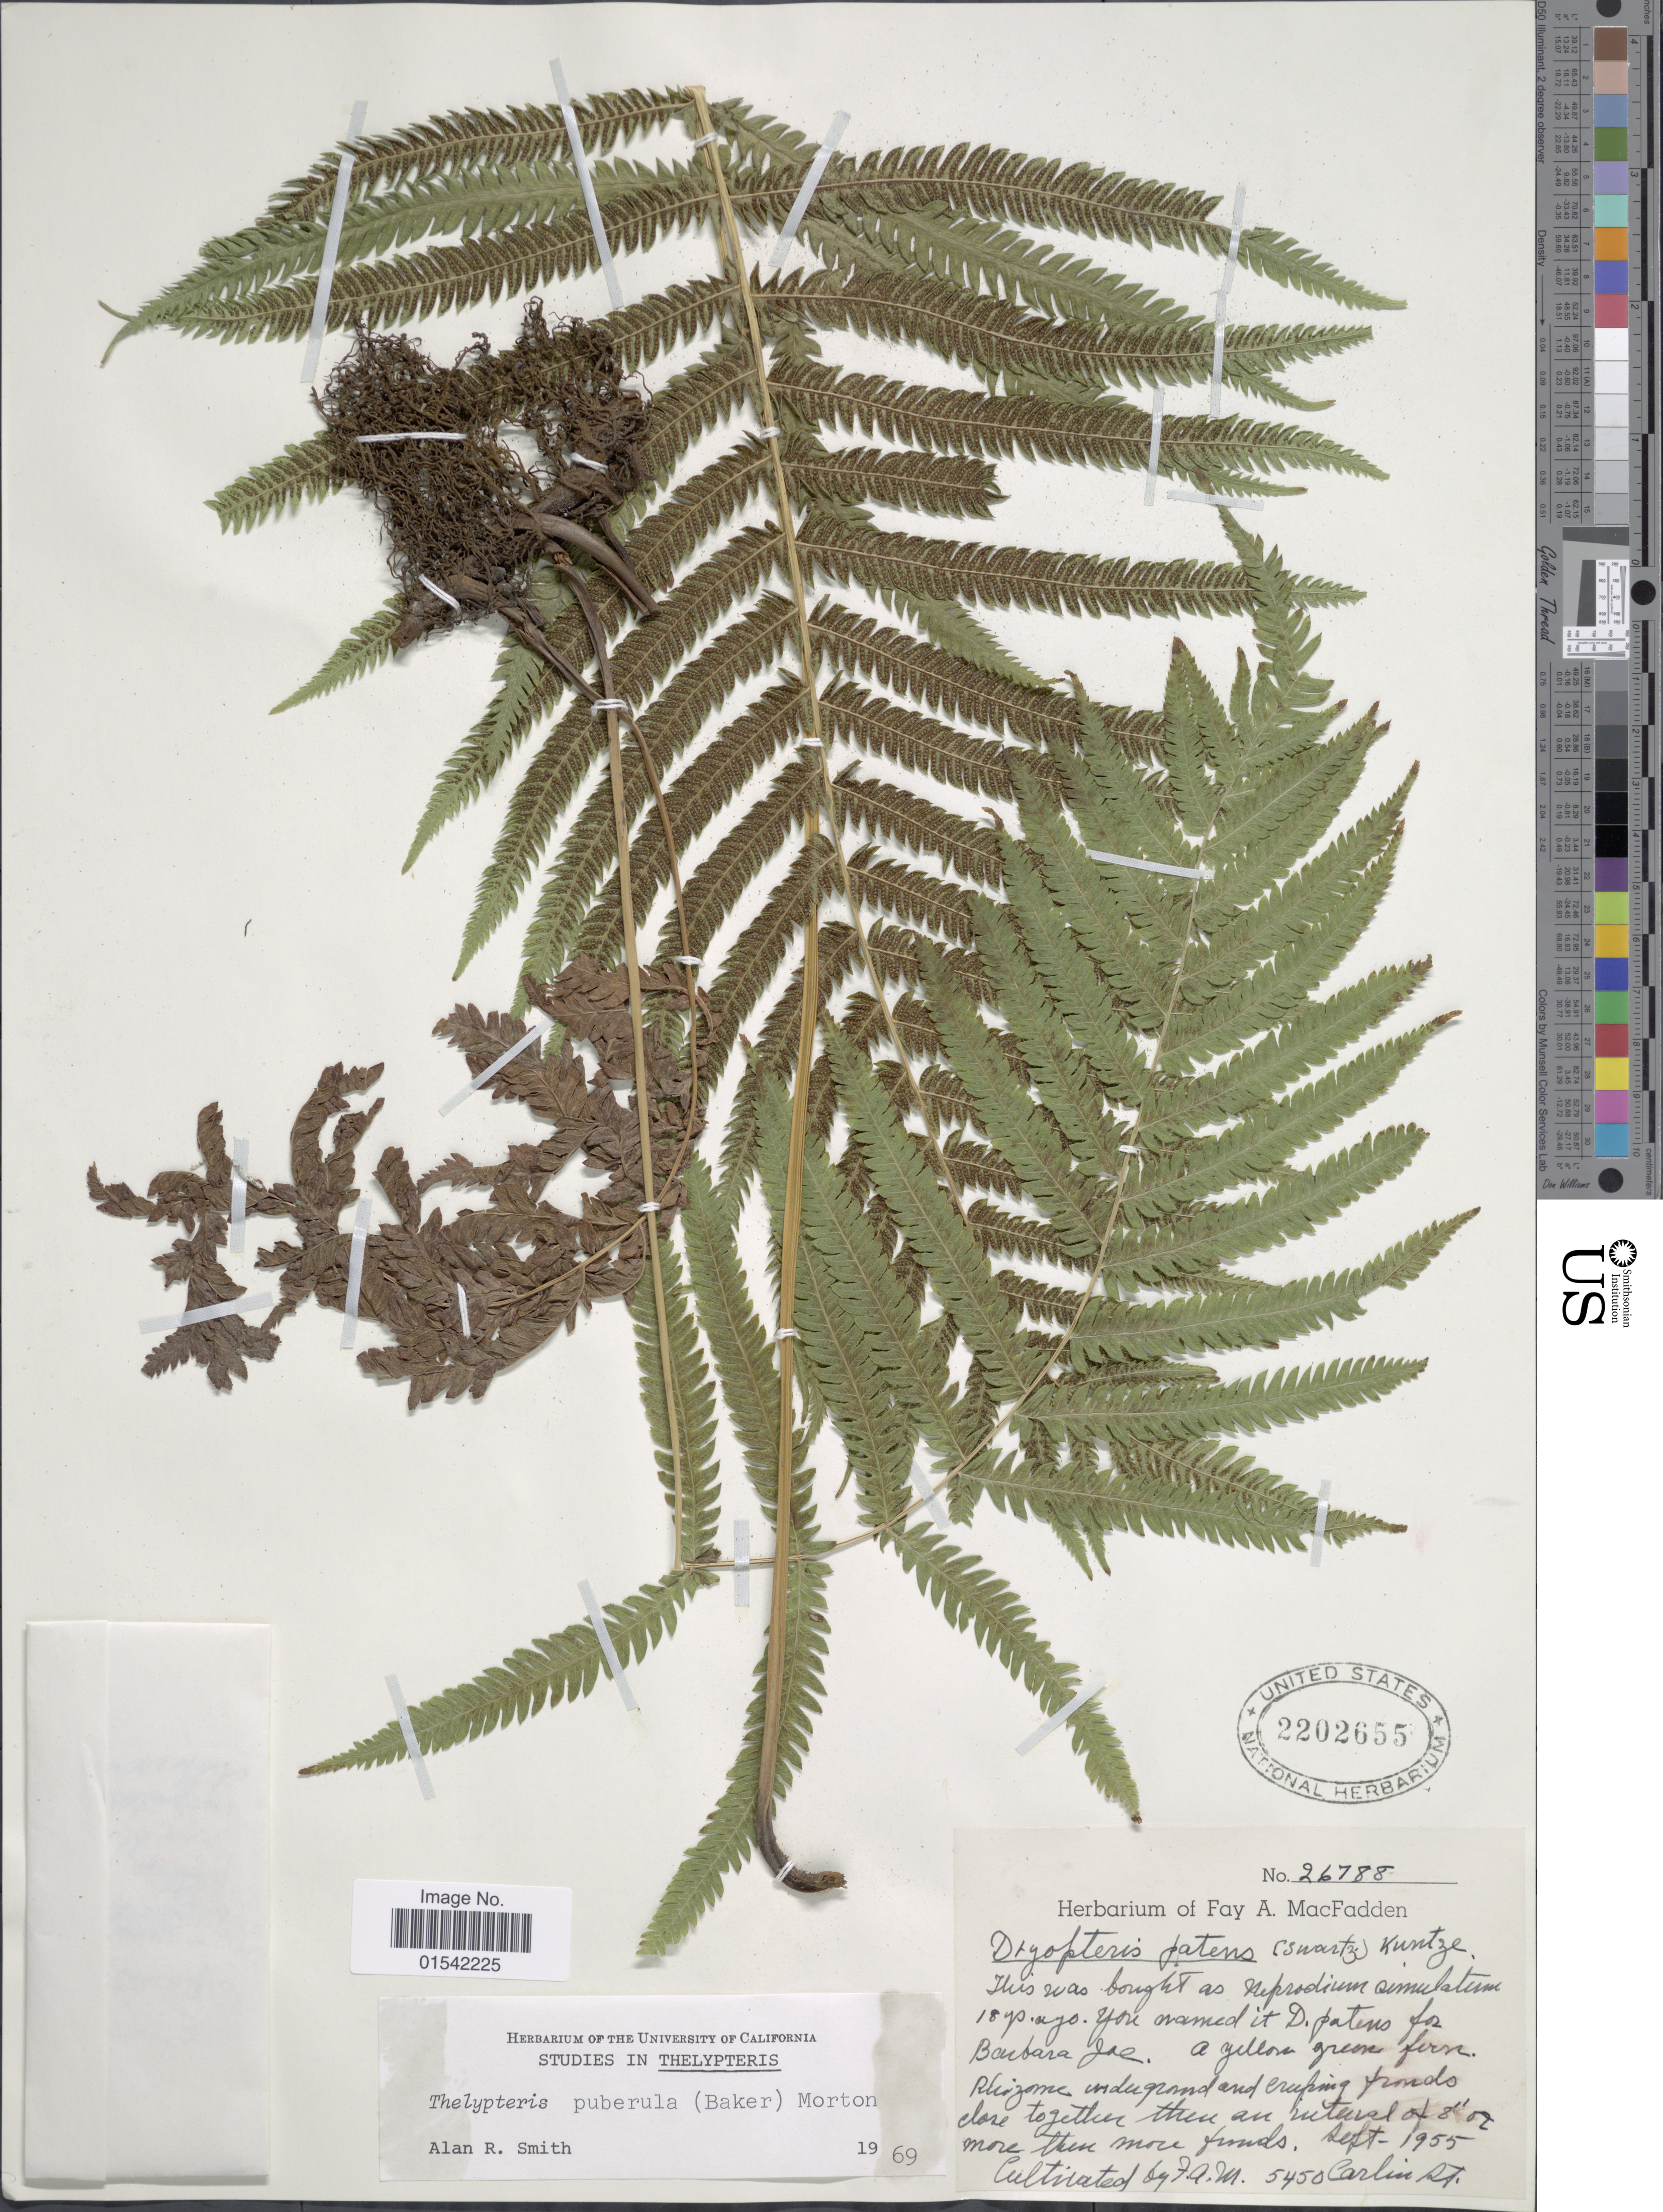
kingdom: Plantae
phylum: Tracheophyta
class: Polypodiopsida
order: Polypodiales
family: Thelypteridaceae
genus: Cyclosorus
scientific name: Cyclosorus puberulus (Baker) comb. nov., ined 2015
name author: (Baker)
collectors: F. MacFadden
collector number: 26788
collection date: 1955-09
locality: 5450 Carlin Rt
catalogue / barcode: US 2202655